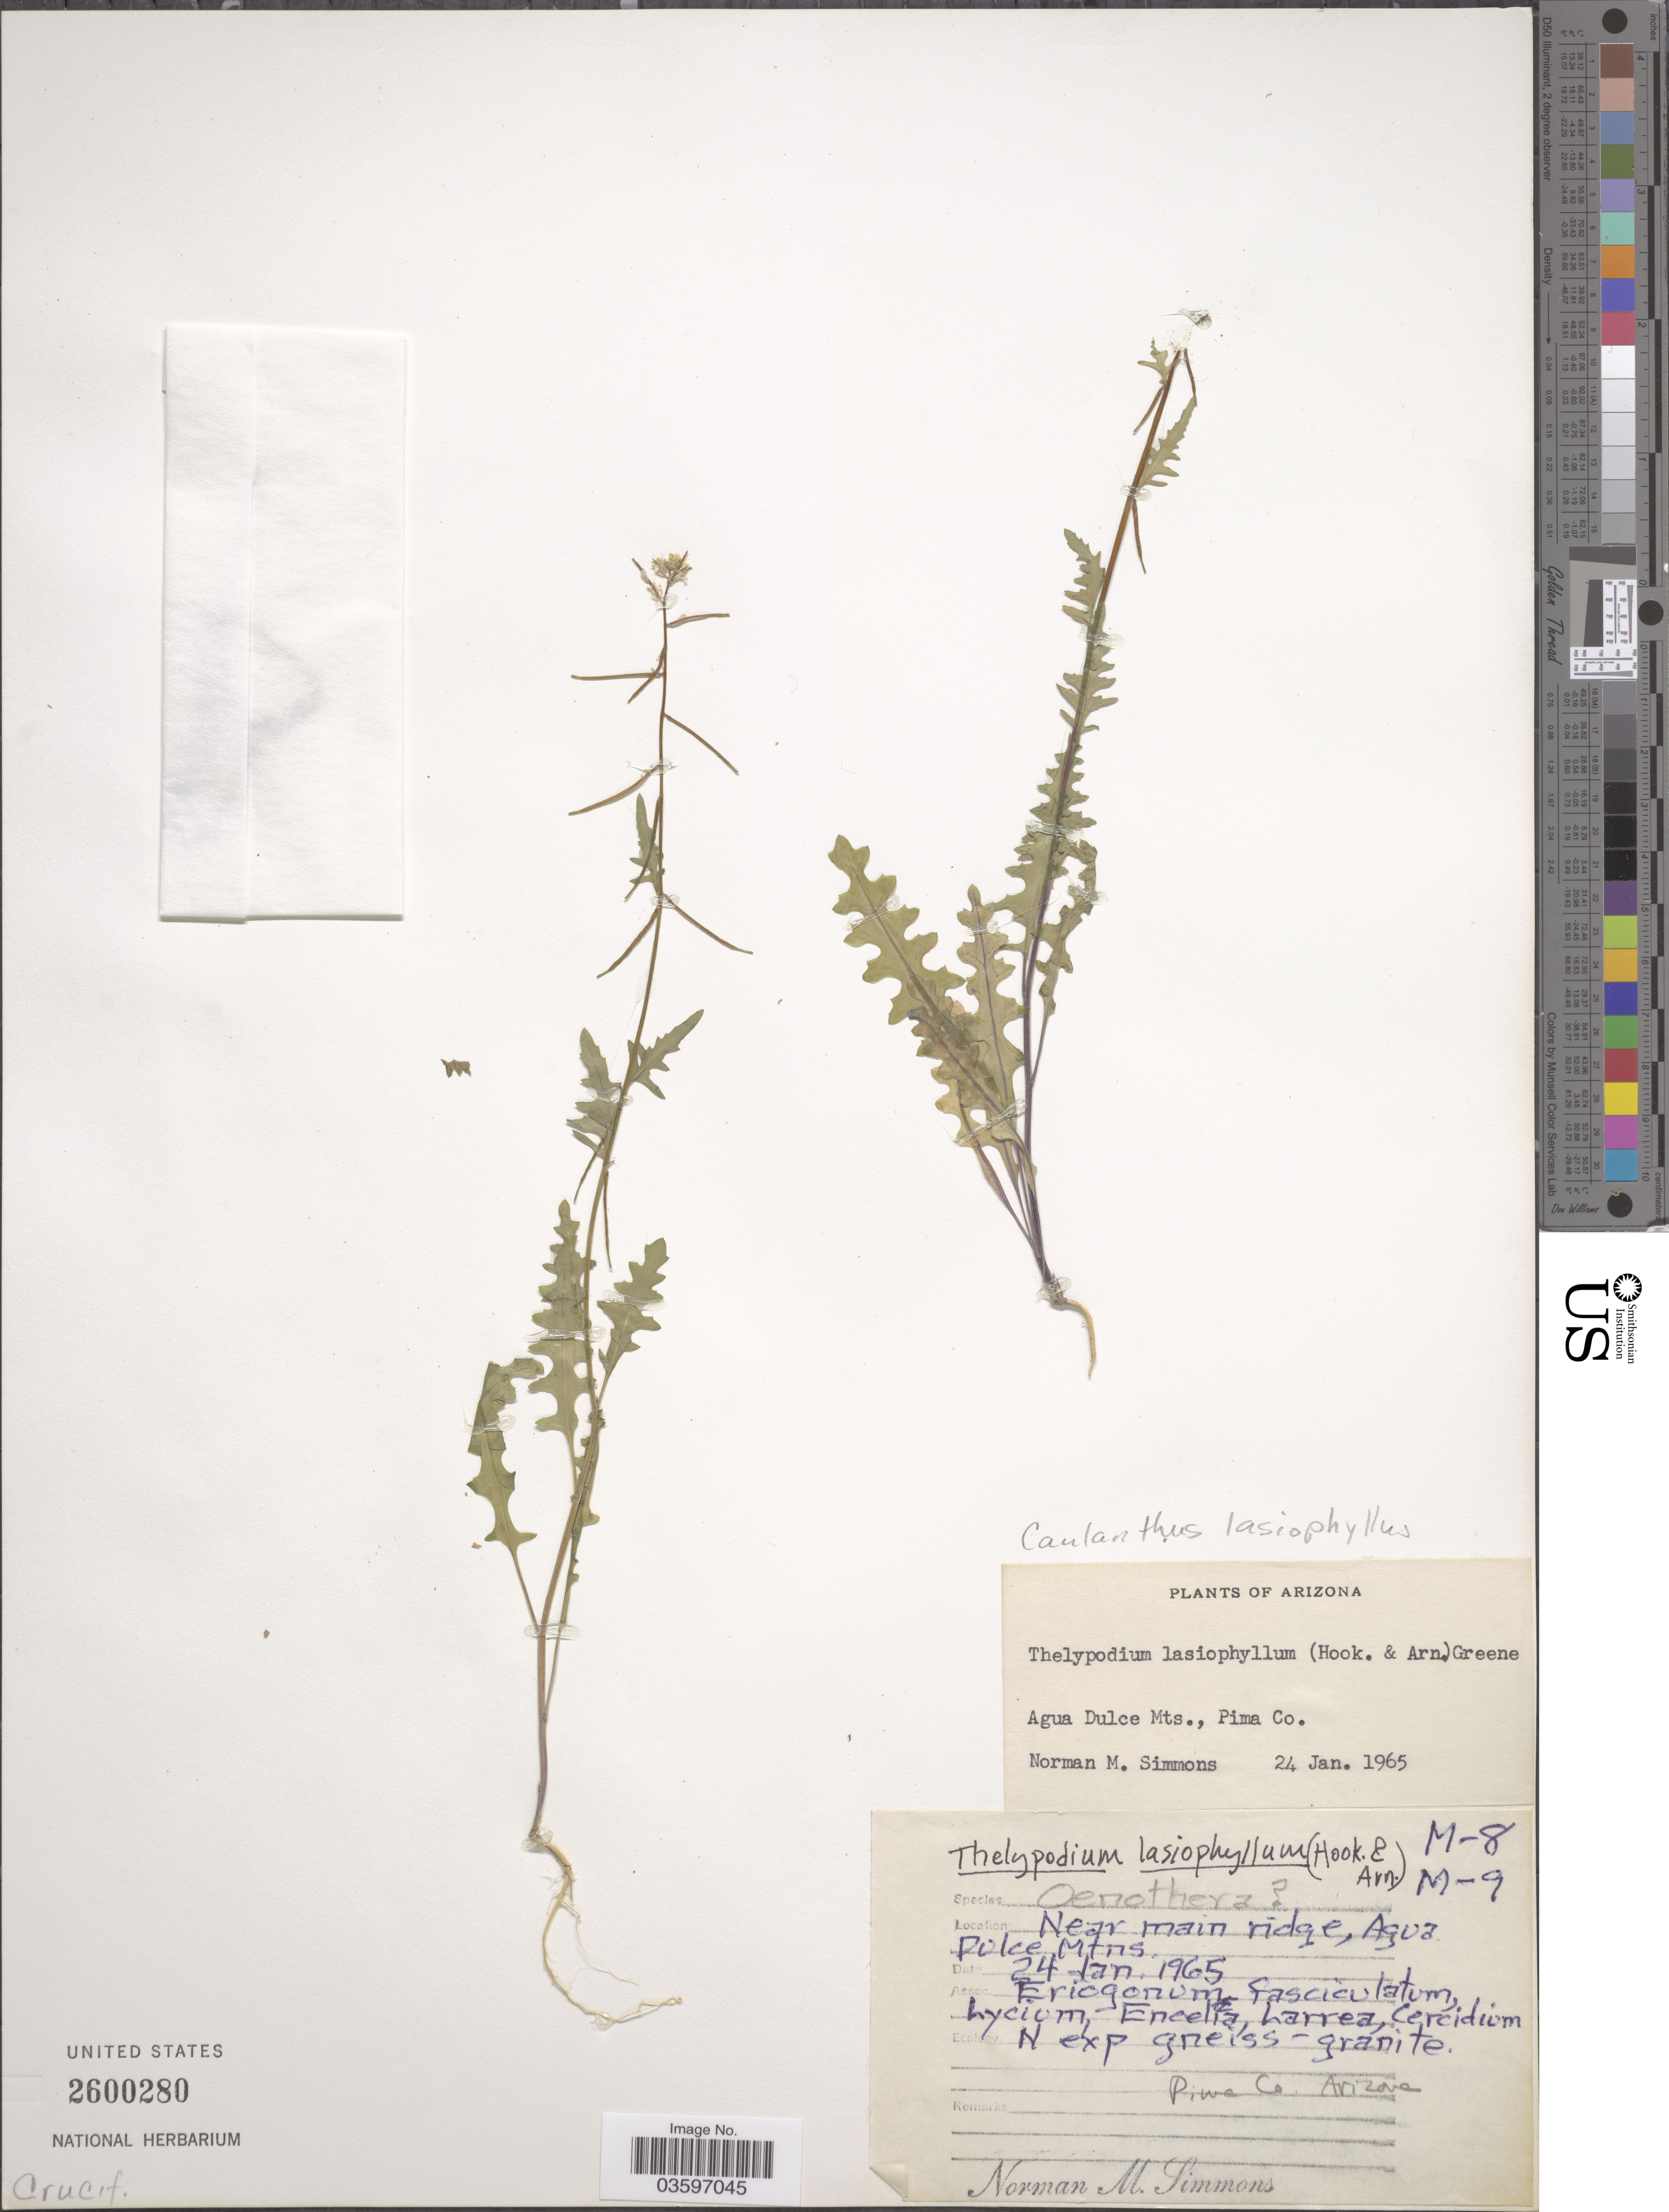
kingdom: Plantae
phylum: Tracheophyta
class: Magnoliopsida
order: Brassicales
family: Brassicaceae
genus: Caulanthus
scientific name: Caulanthus lasiophyllus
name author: (Hook. & Arn.) Payson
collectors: N. M. Simmons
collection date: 1965-01-24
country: United States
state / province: Arizona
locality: Near main ridge, Agua Dulce Mts., Pima Co.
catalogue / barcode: US 2600280